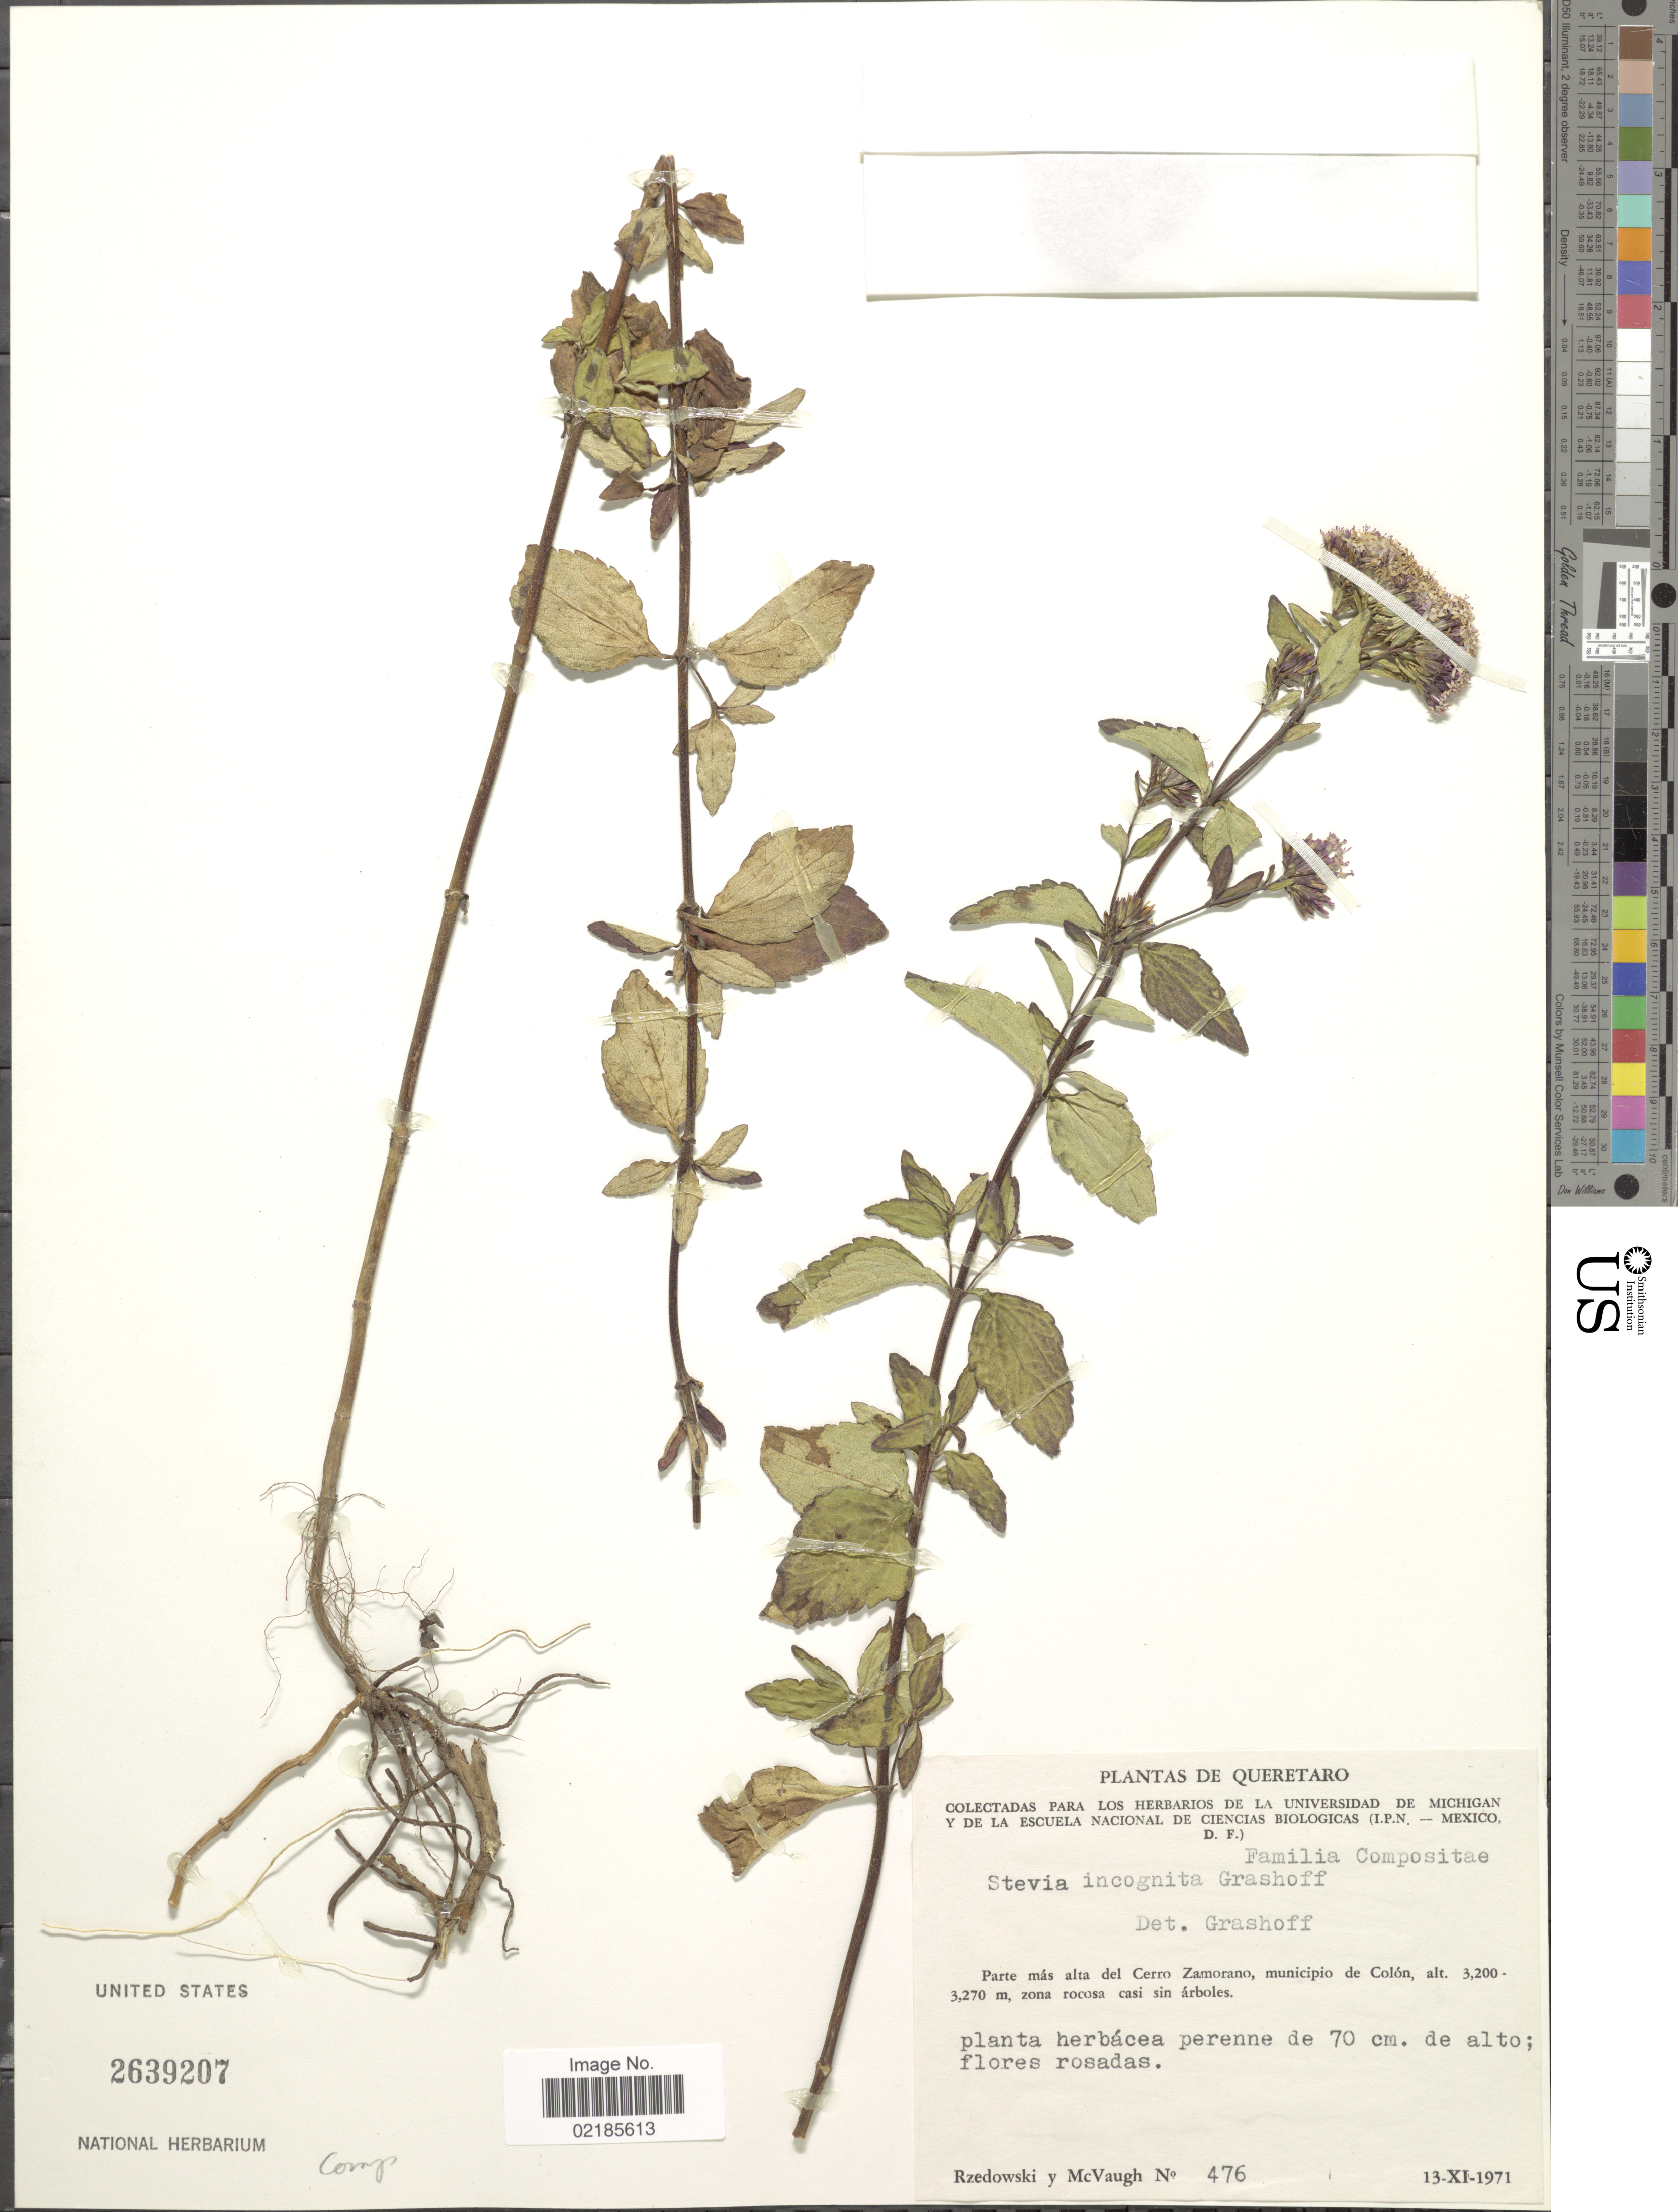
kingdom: Plantae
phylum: Tracheophyta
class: Magnoliopsida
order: Asterales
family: Asteraceae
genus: Stevia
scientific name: Stevia incognita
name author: Grashoff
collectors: Rzedowski, -- & R. McVaugh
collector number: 476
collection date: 1971-11-13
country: Mexico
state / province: Querétaro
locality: Parte mas alta del Cerro Zamorano, Municipio de Colon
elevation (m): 3200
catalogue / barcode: US 2639207